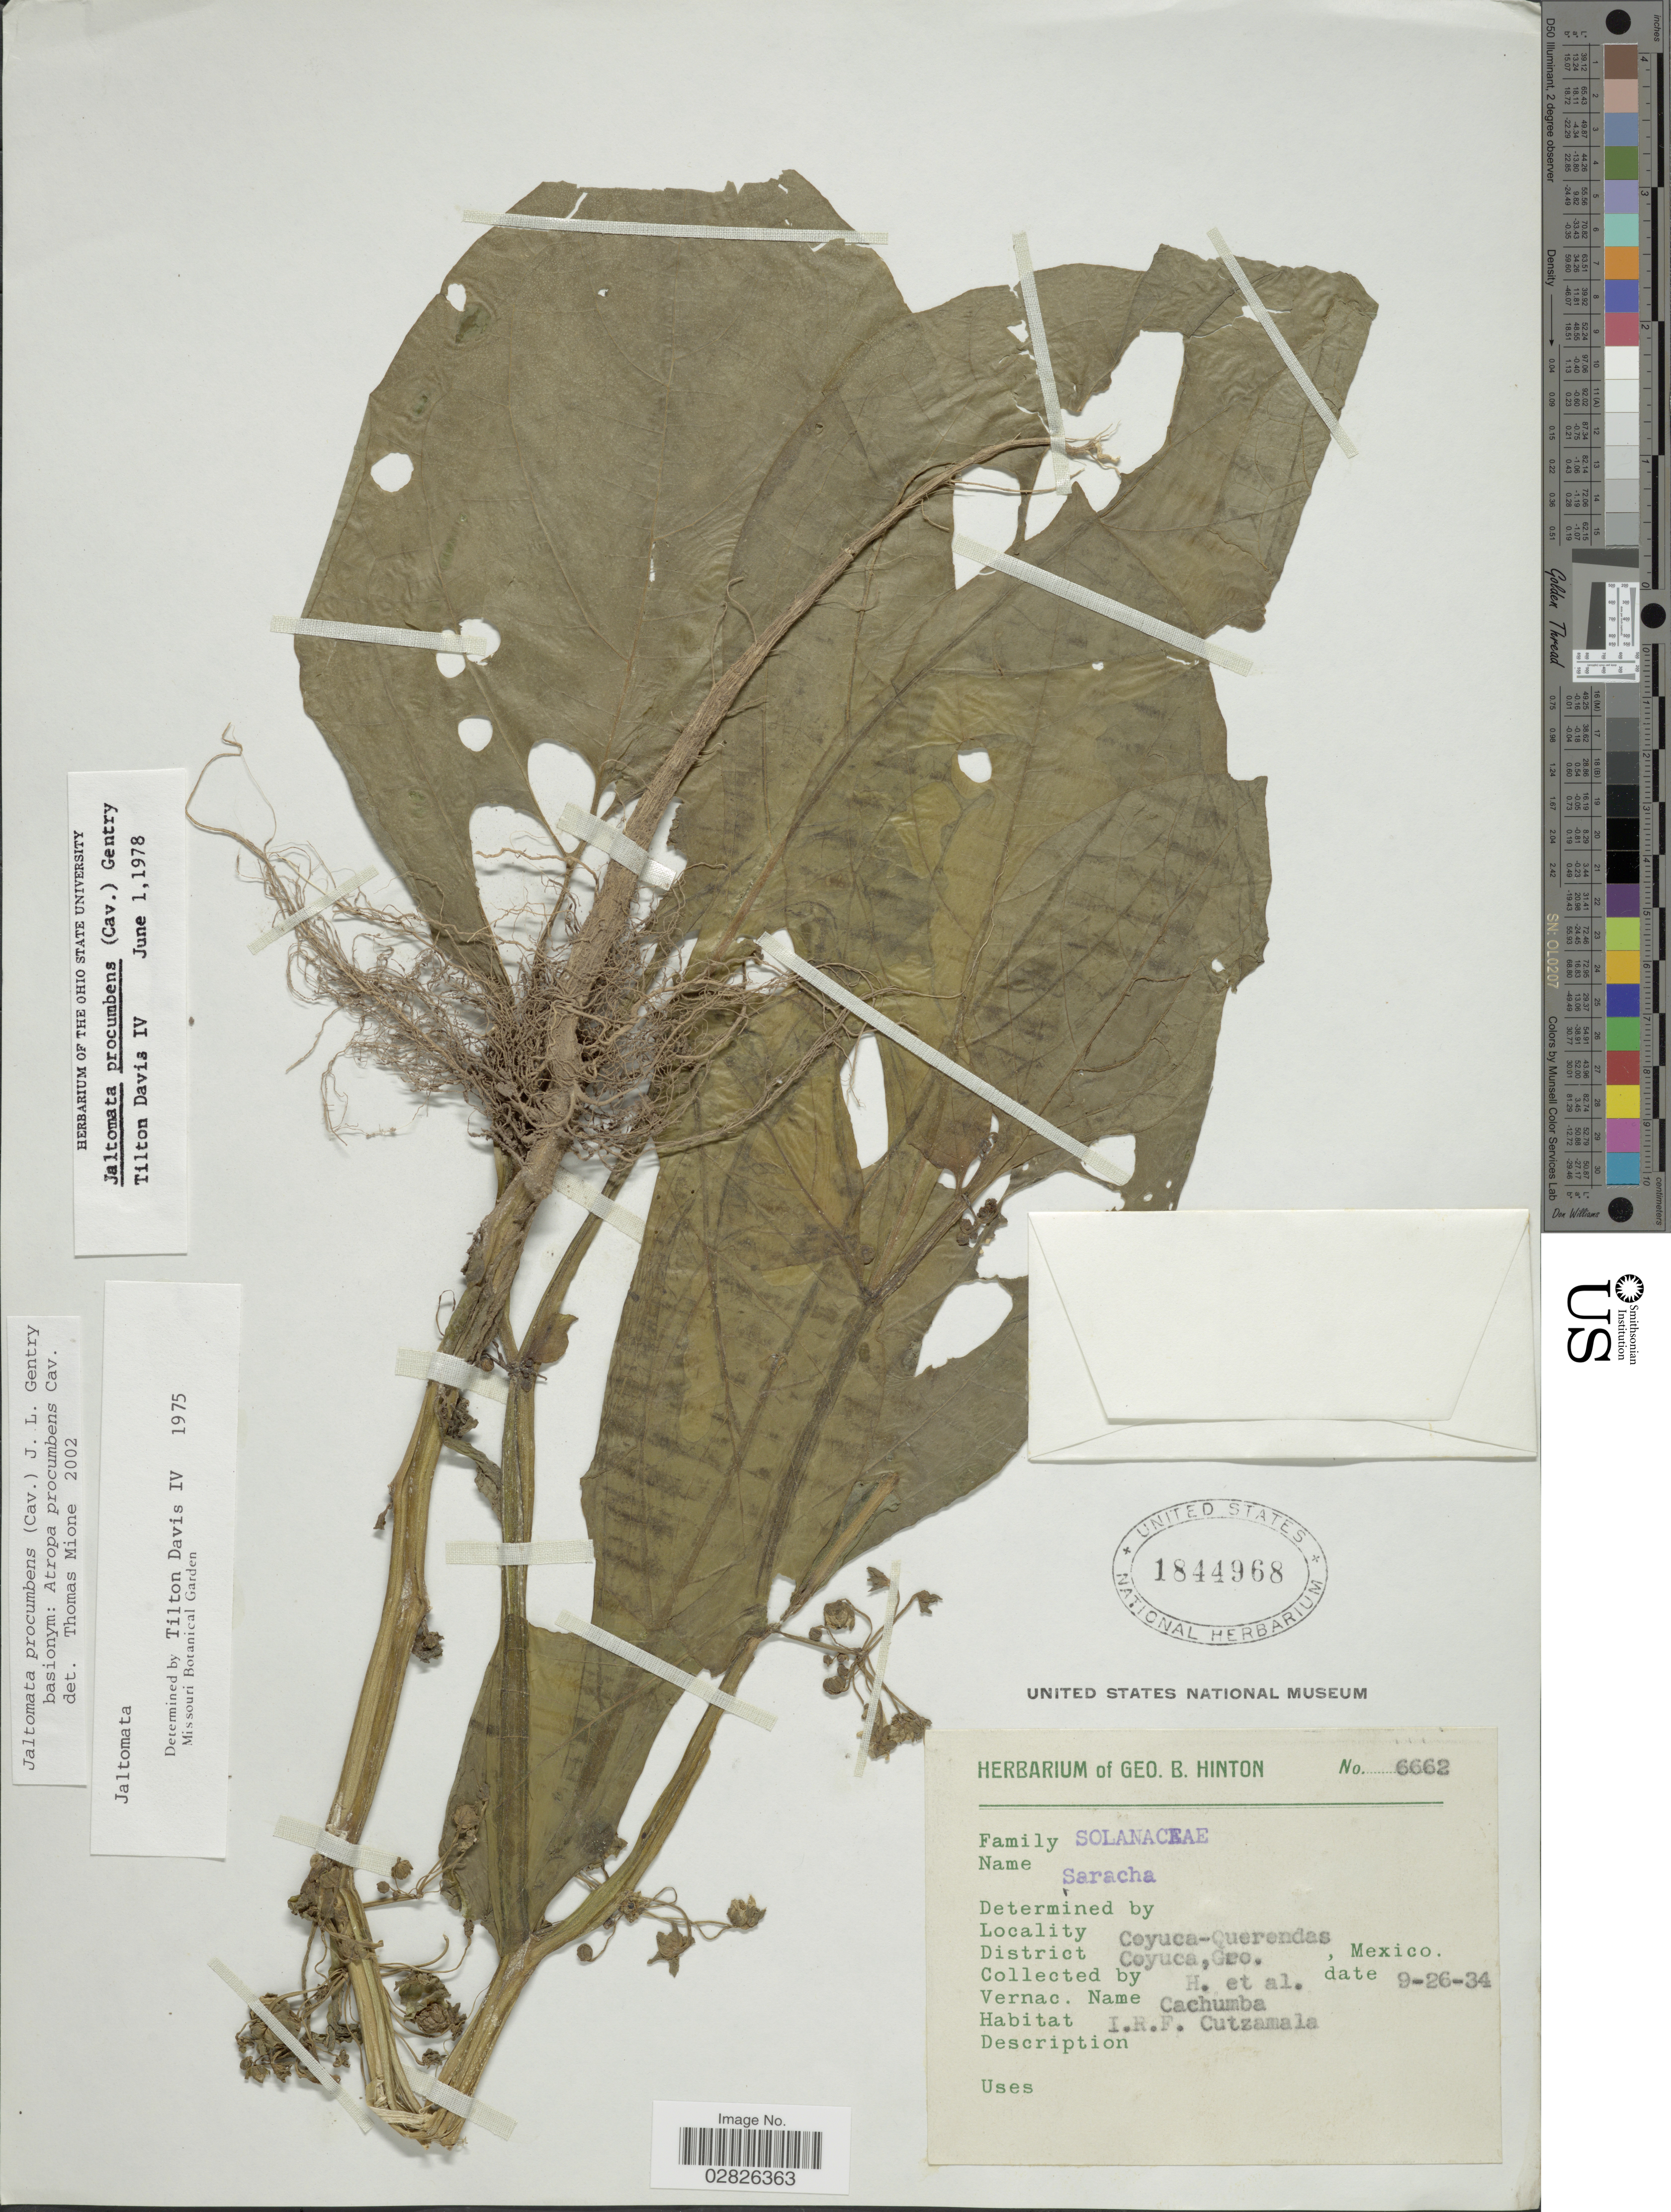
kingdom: Plantae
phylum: Tracheophyta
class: Magnoliopsida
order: Solanales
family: Solanaceae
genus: Jaltomata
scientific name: Jaltomata procumbens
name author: (Cav.) J.L. Gentry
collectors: G. B. Hinton & et al.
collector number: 6662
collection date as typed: Transcribed d/m/y: 26/9/34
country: Mexico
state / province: Guerrero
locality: Coyuca-Querendas. District Coyuca.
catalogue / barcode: US 1844968